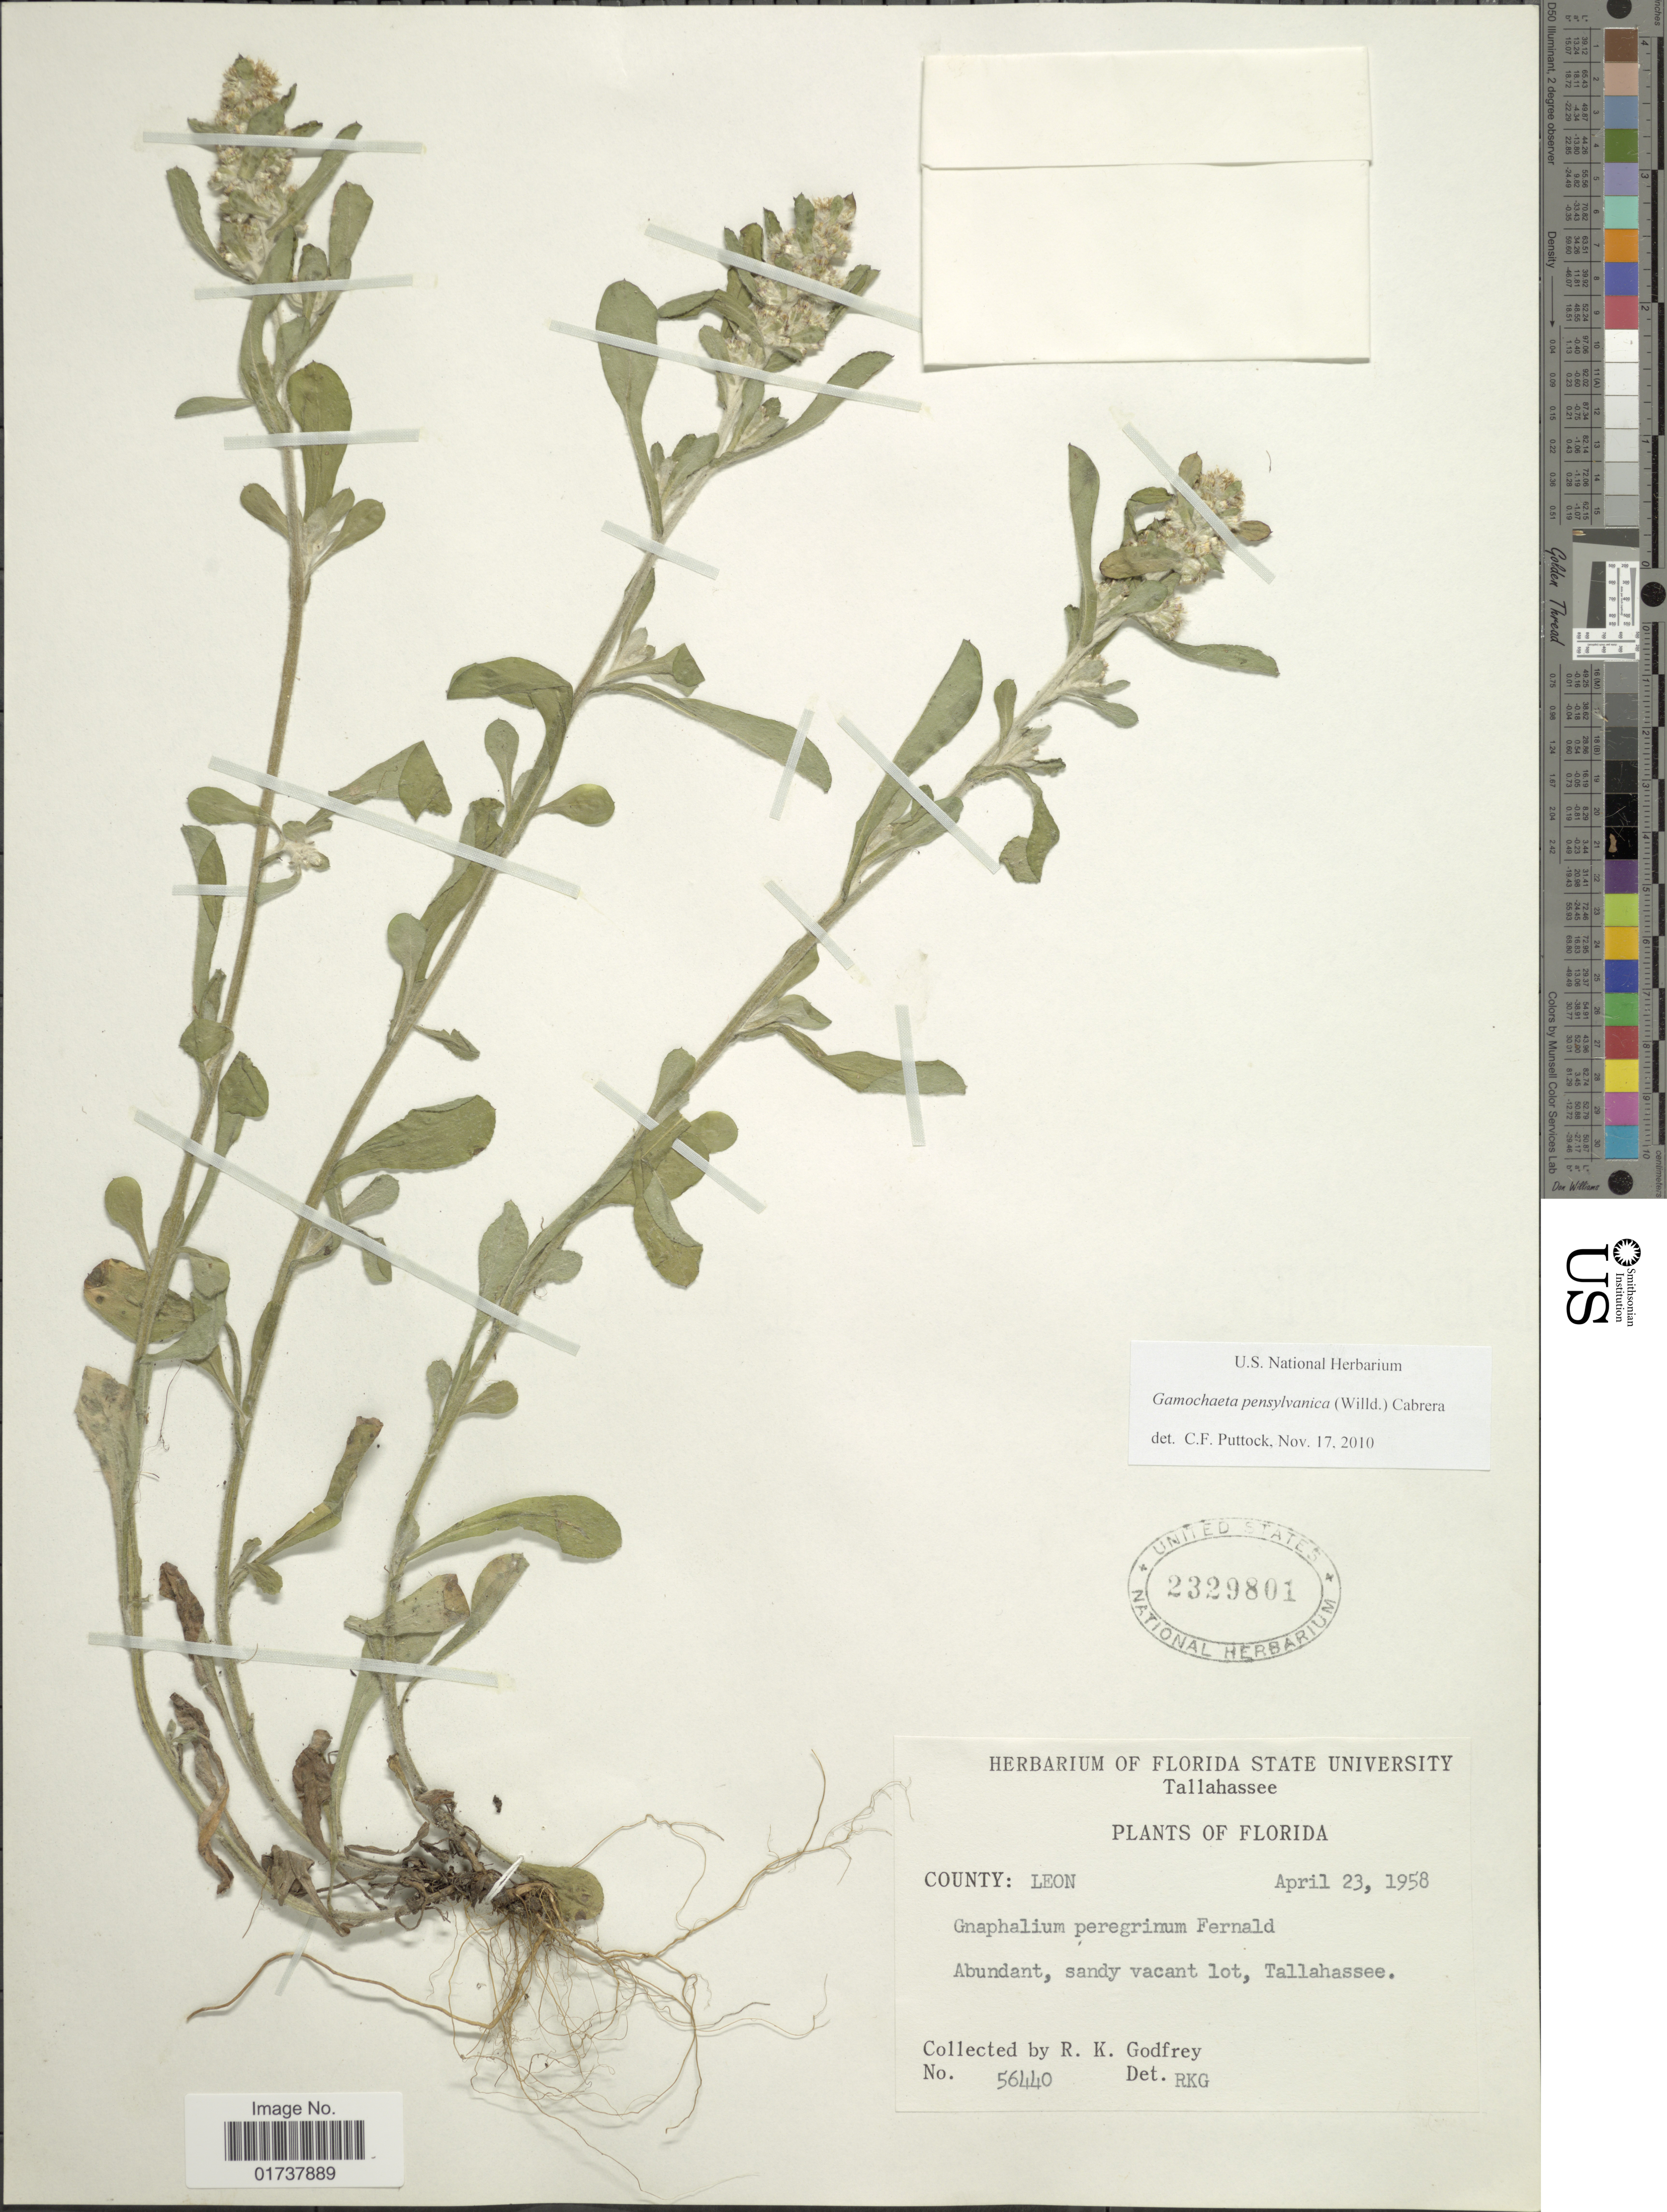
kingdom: Plantae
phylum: Tracheophyta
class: Magnoliopsida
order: Asterales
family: Asteraceae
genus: Gamochaeta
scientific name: Gamochaeta pensylvanica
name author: (Willd.) Cabrera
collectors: R. K. Godfrey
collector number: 56440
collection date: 1958-04-23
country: United States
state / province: Florida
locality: Tallahassee, County: Leon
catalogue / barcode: US 2329801